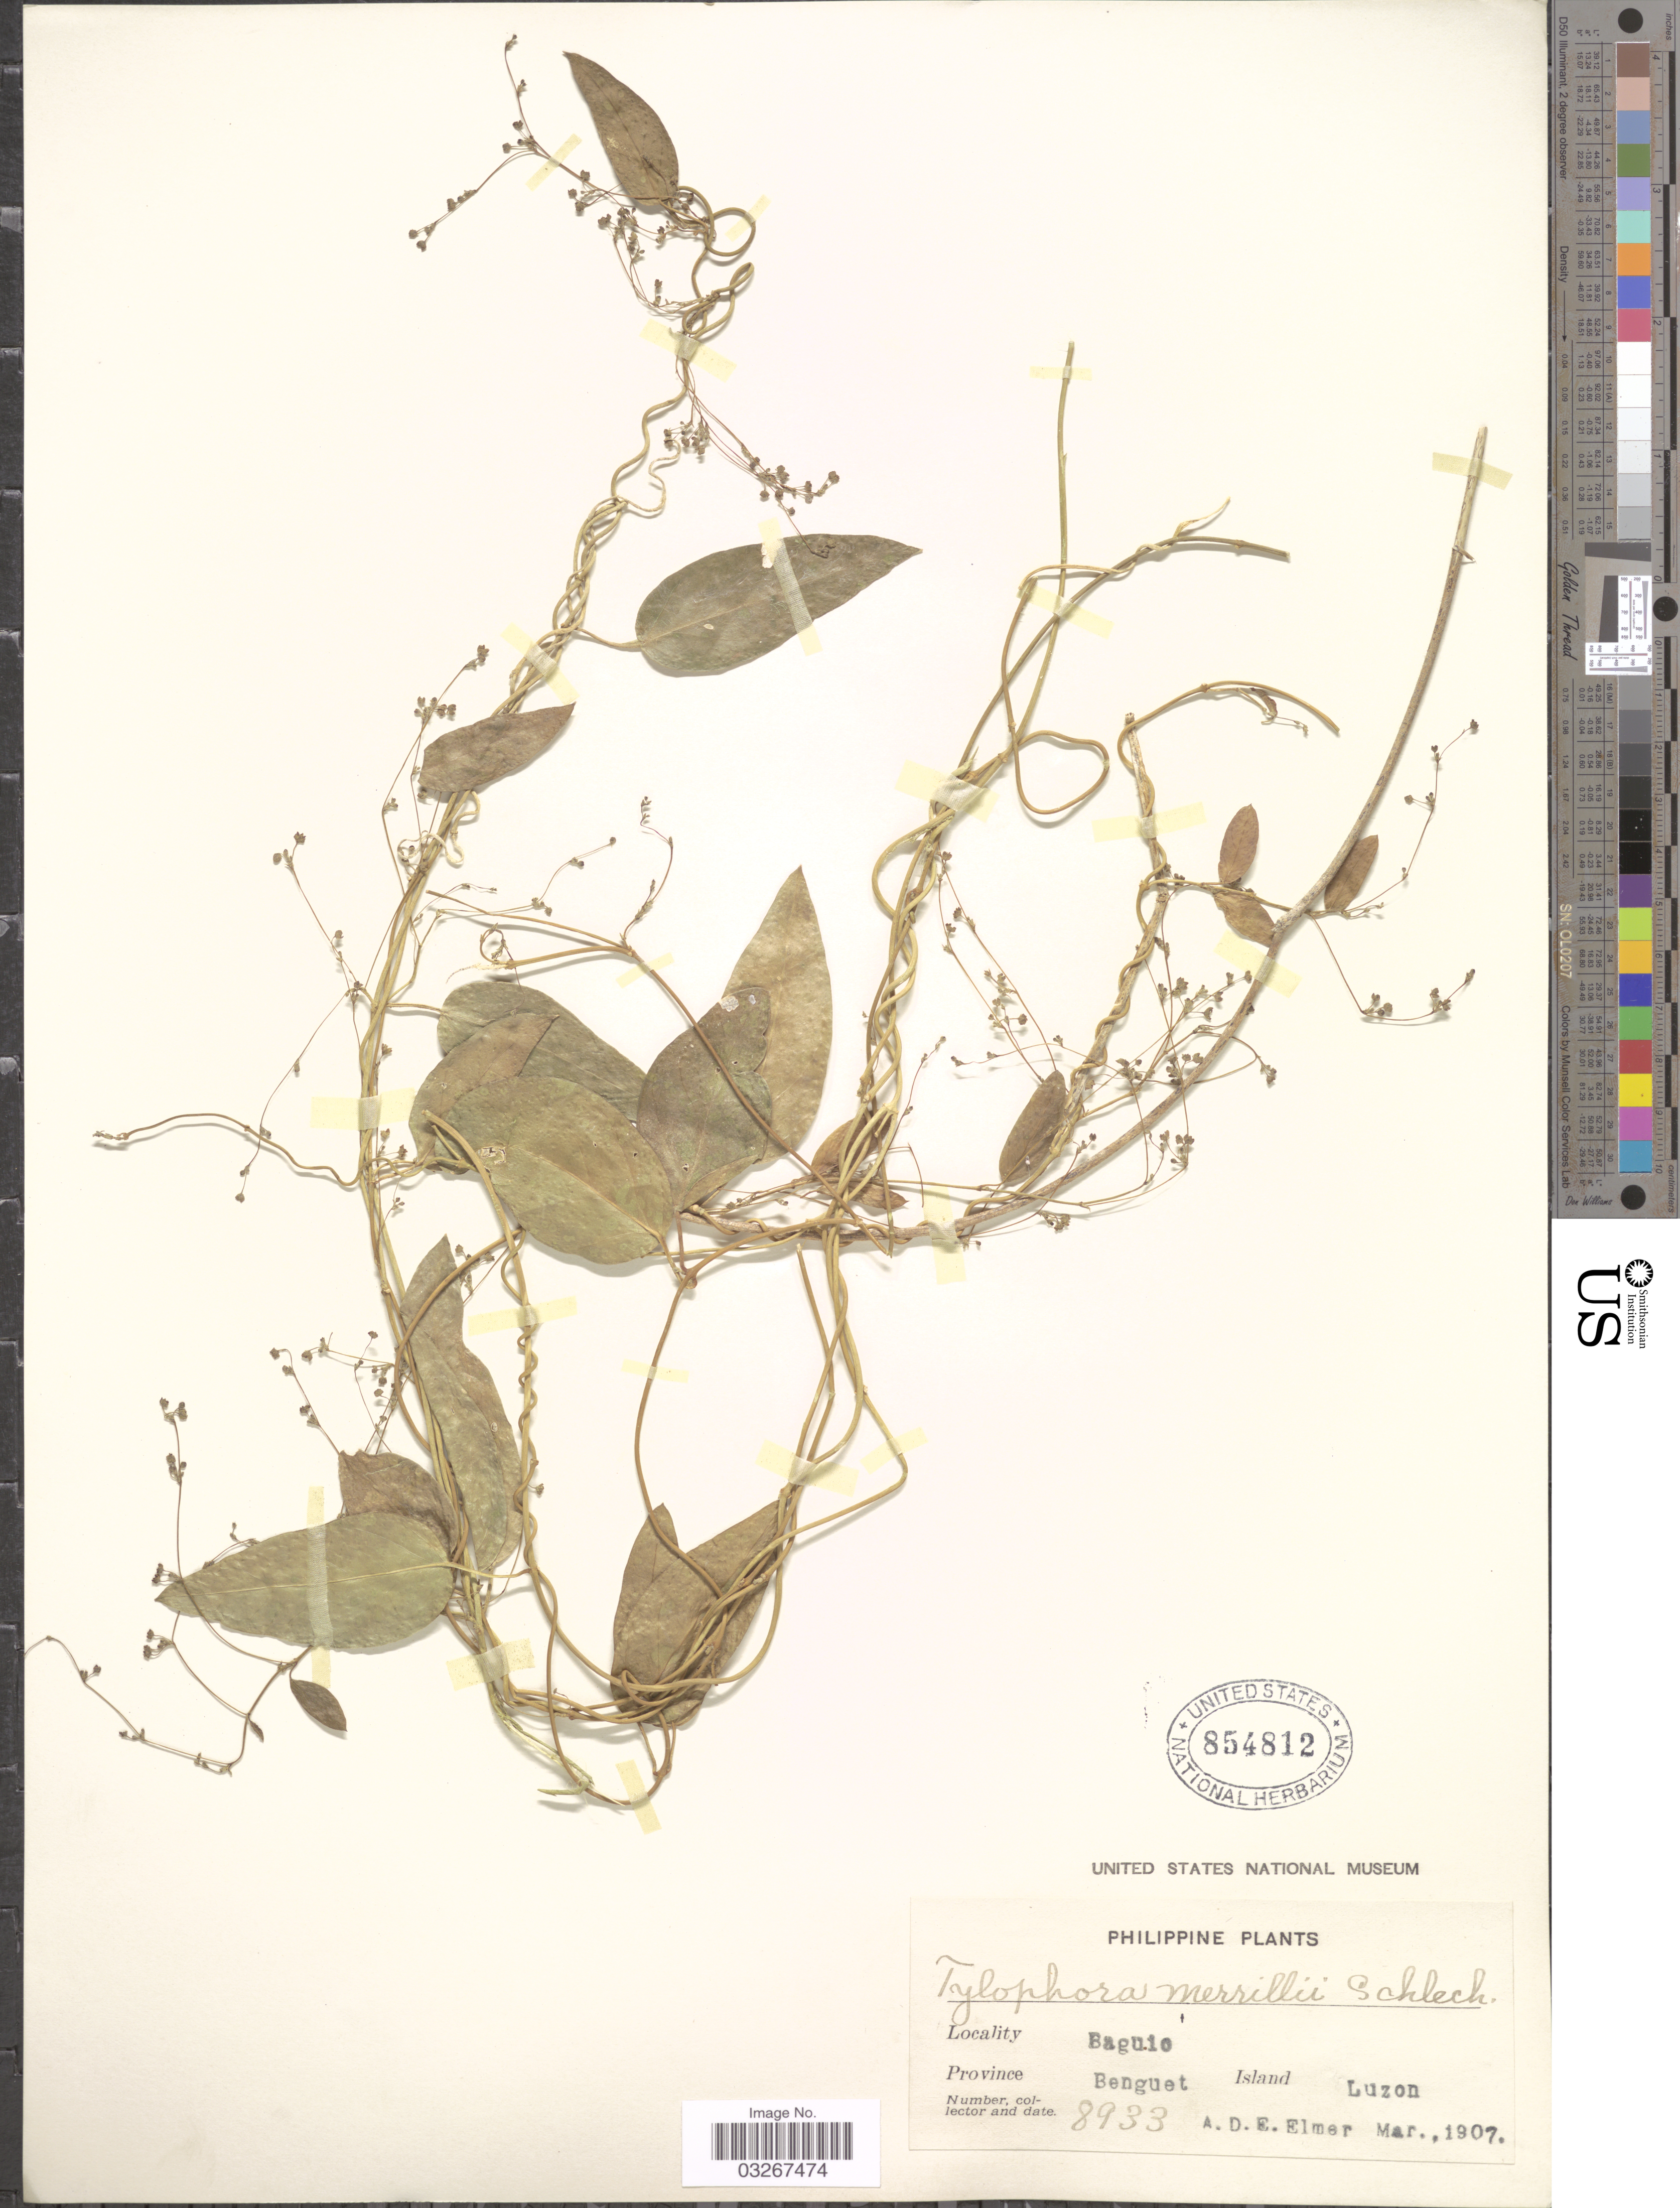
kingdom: Plantae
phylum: Tracheophyta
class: Magnoliopsida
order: Gentianales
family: Apocynaceae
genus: Tylophora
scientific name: Tylophora perrottetiana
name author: Decne.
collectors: A. D. E. Elmer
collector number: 8933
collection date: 1907-03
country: Philippines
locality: Baguio, Province Benguet, Island Luzon.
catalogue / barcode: US 854812